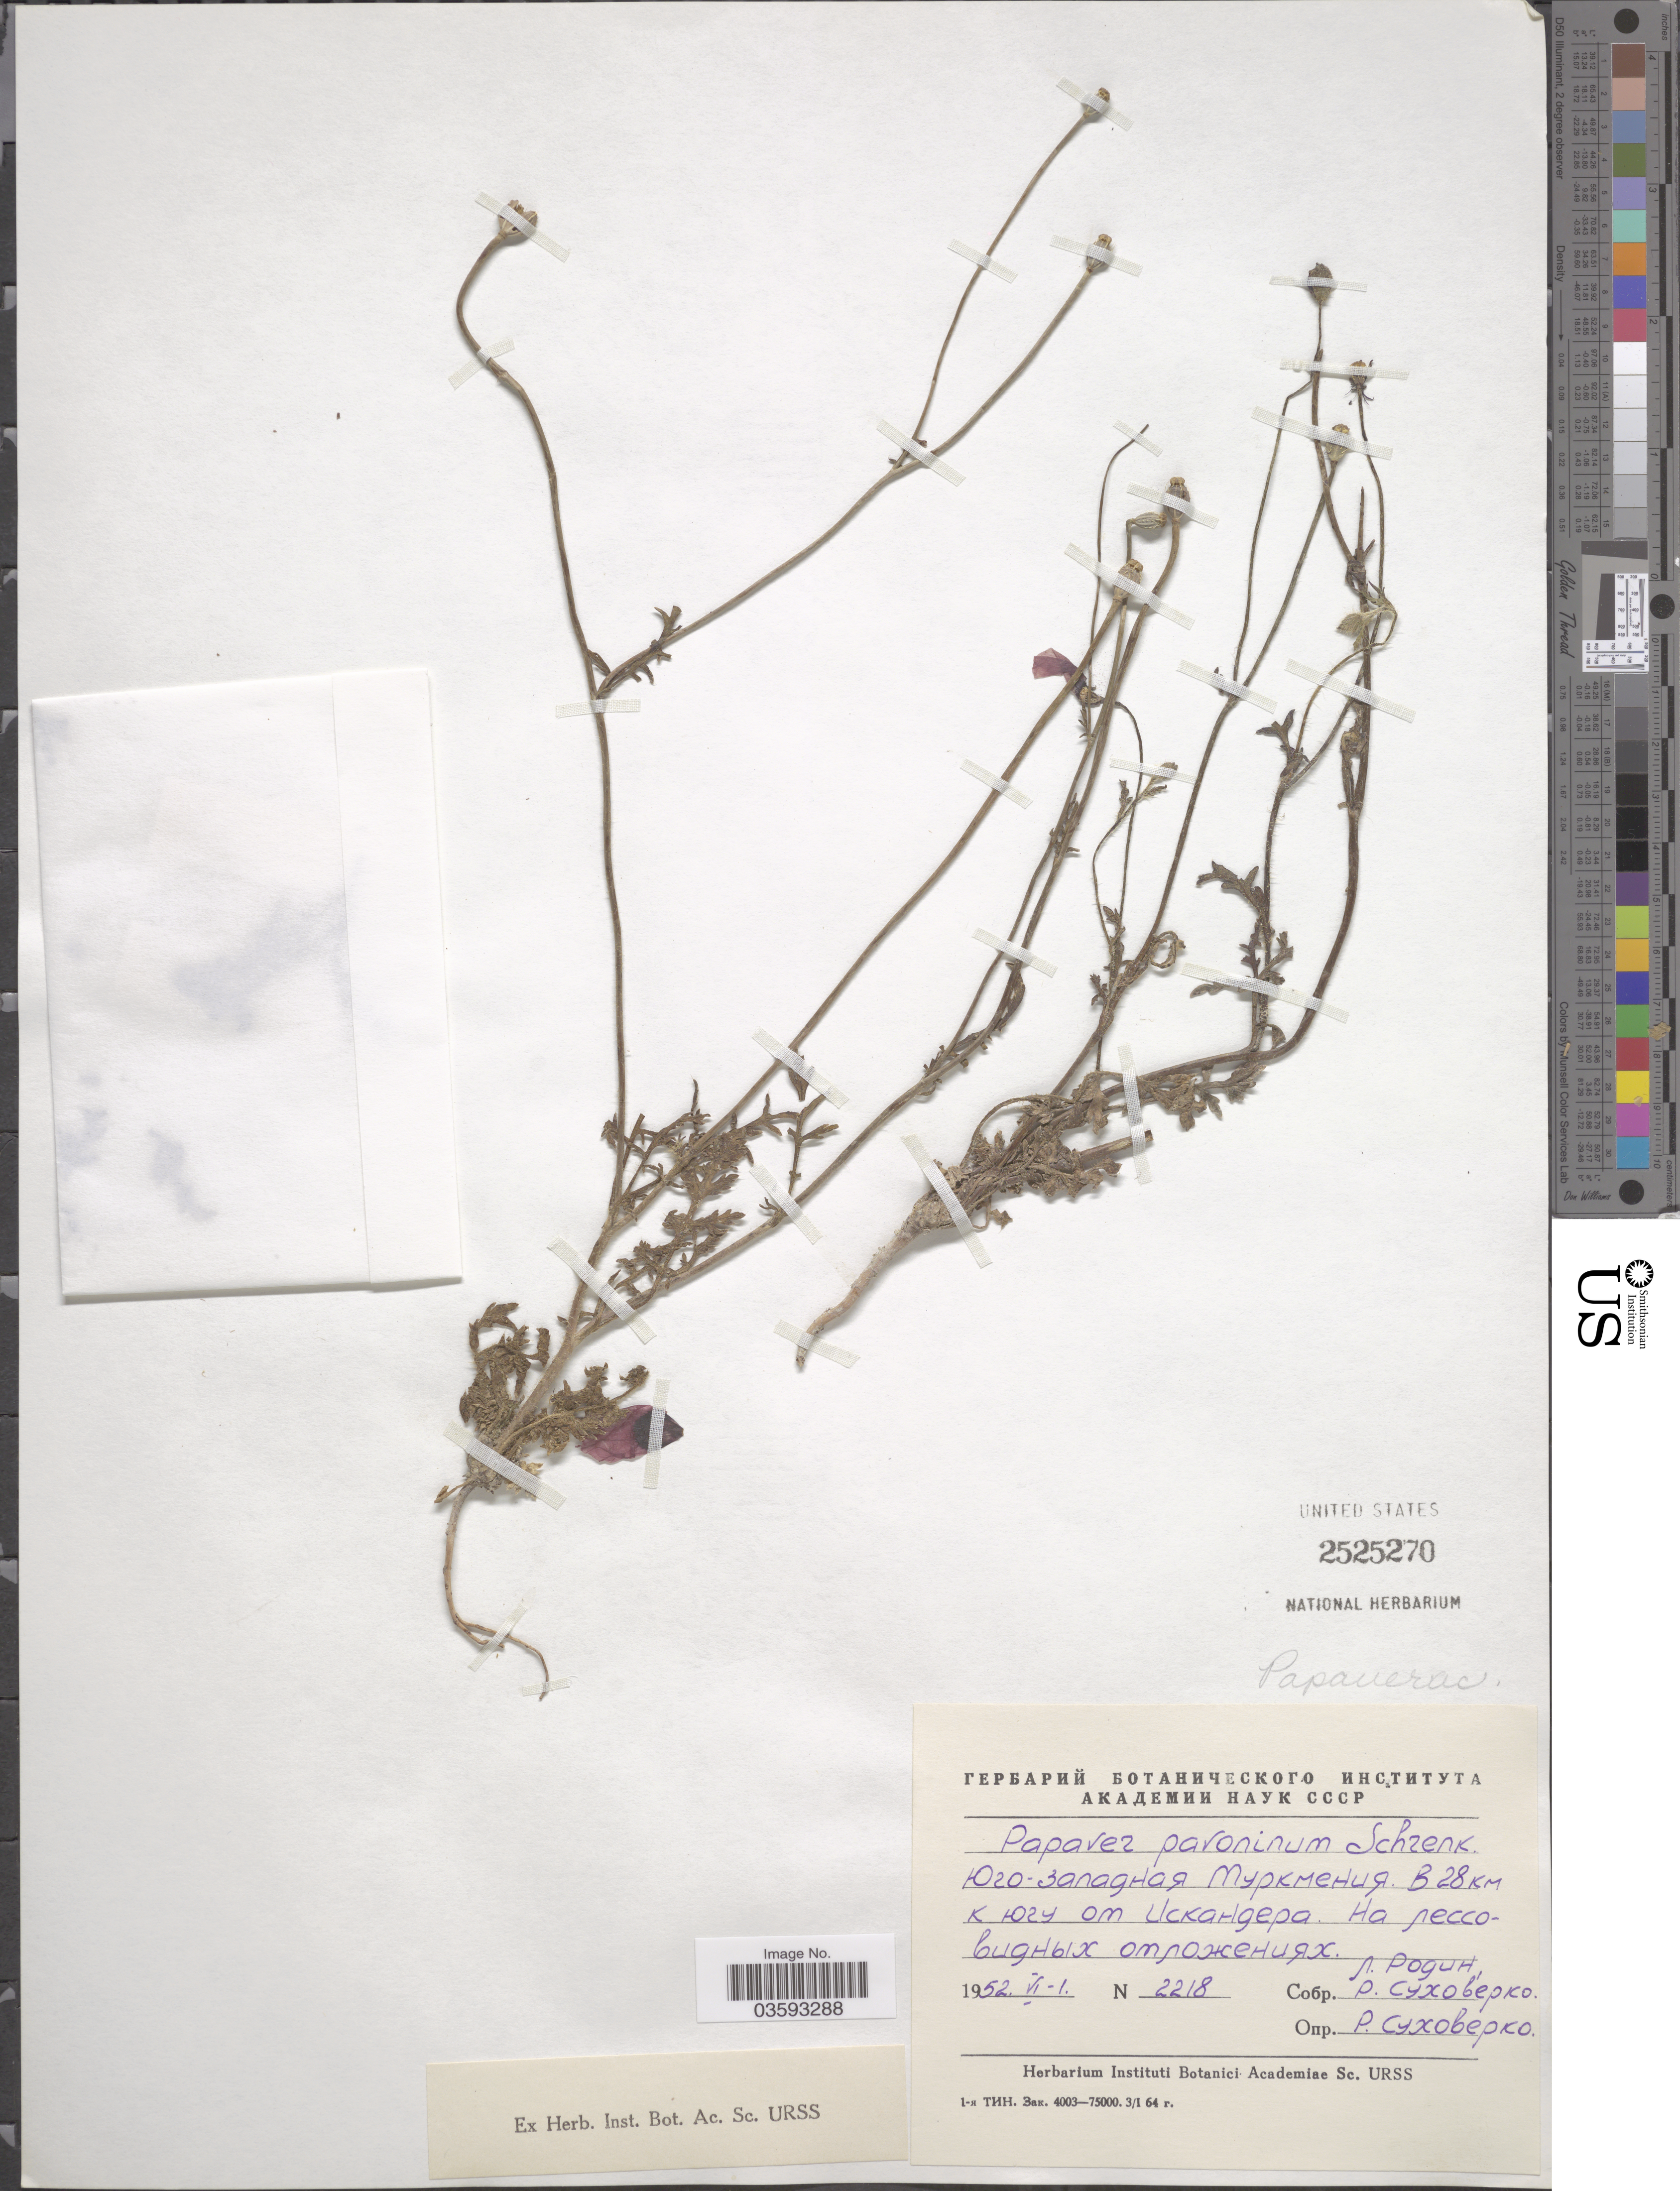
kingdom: Plantae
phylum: Tracheophyta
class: Magnoliopsida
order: Ranunculales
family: Papaveraceae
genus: Papaver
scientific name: Papaver pavoninum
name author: C.A. Mey.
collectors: L. Rodin & R. Sukhoverko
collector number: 2218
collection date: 1952-06-01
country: Turkmenistan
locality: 28 km S from Iskander.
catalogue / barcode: US 2525270